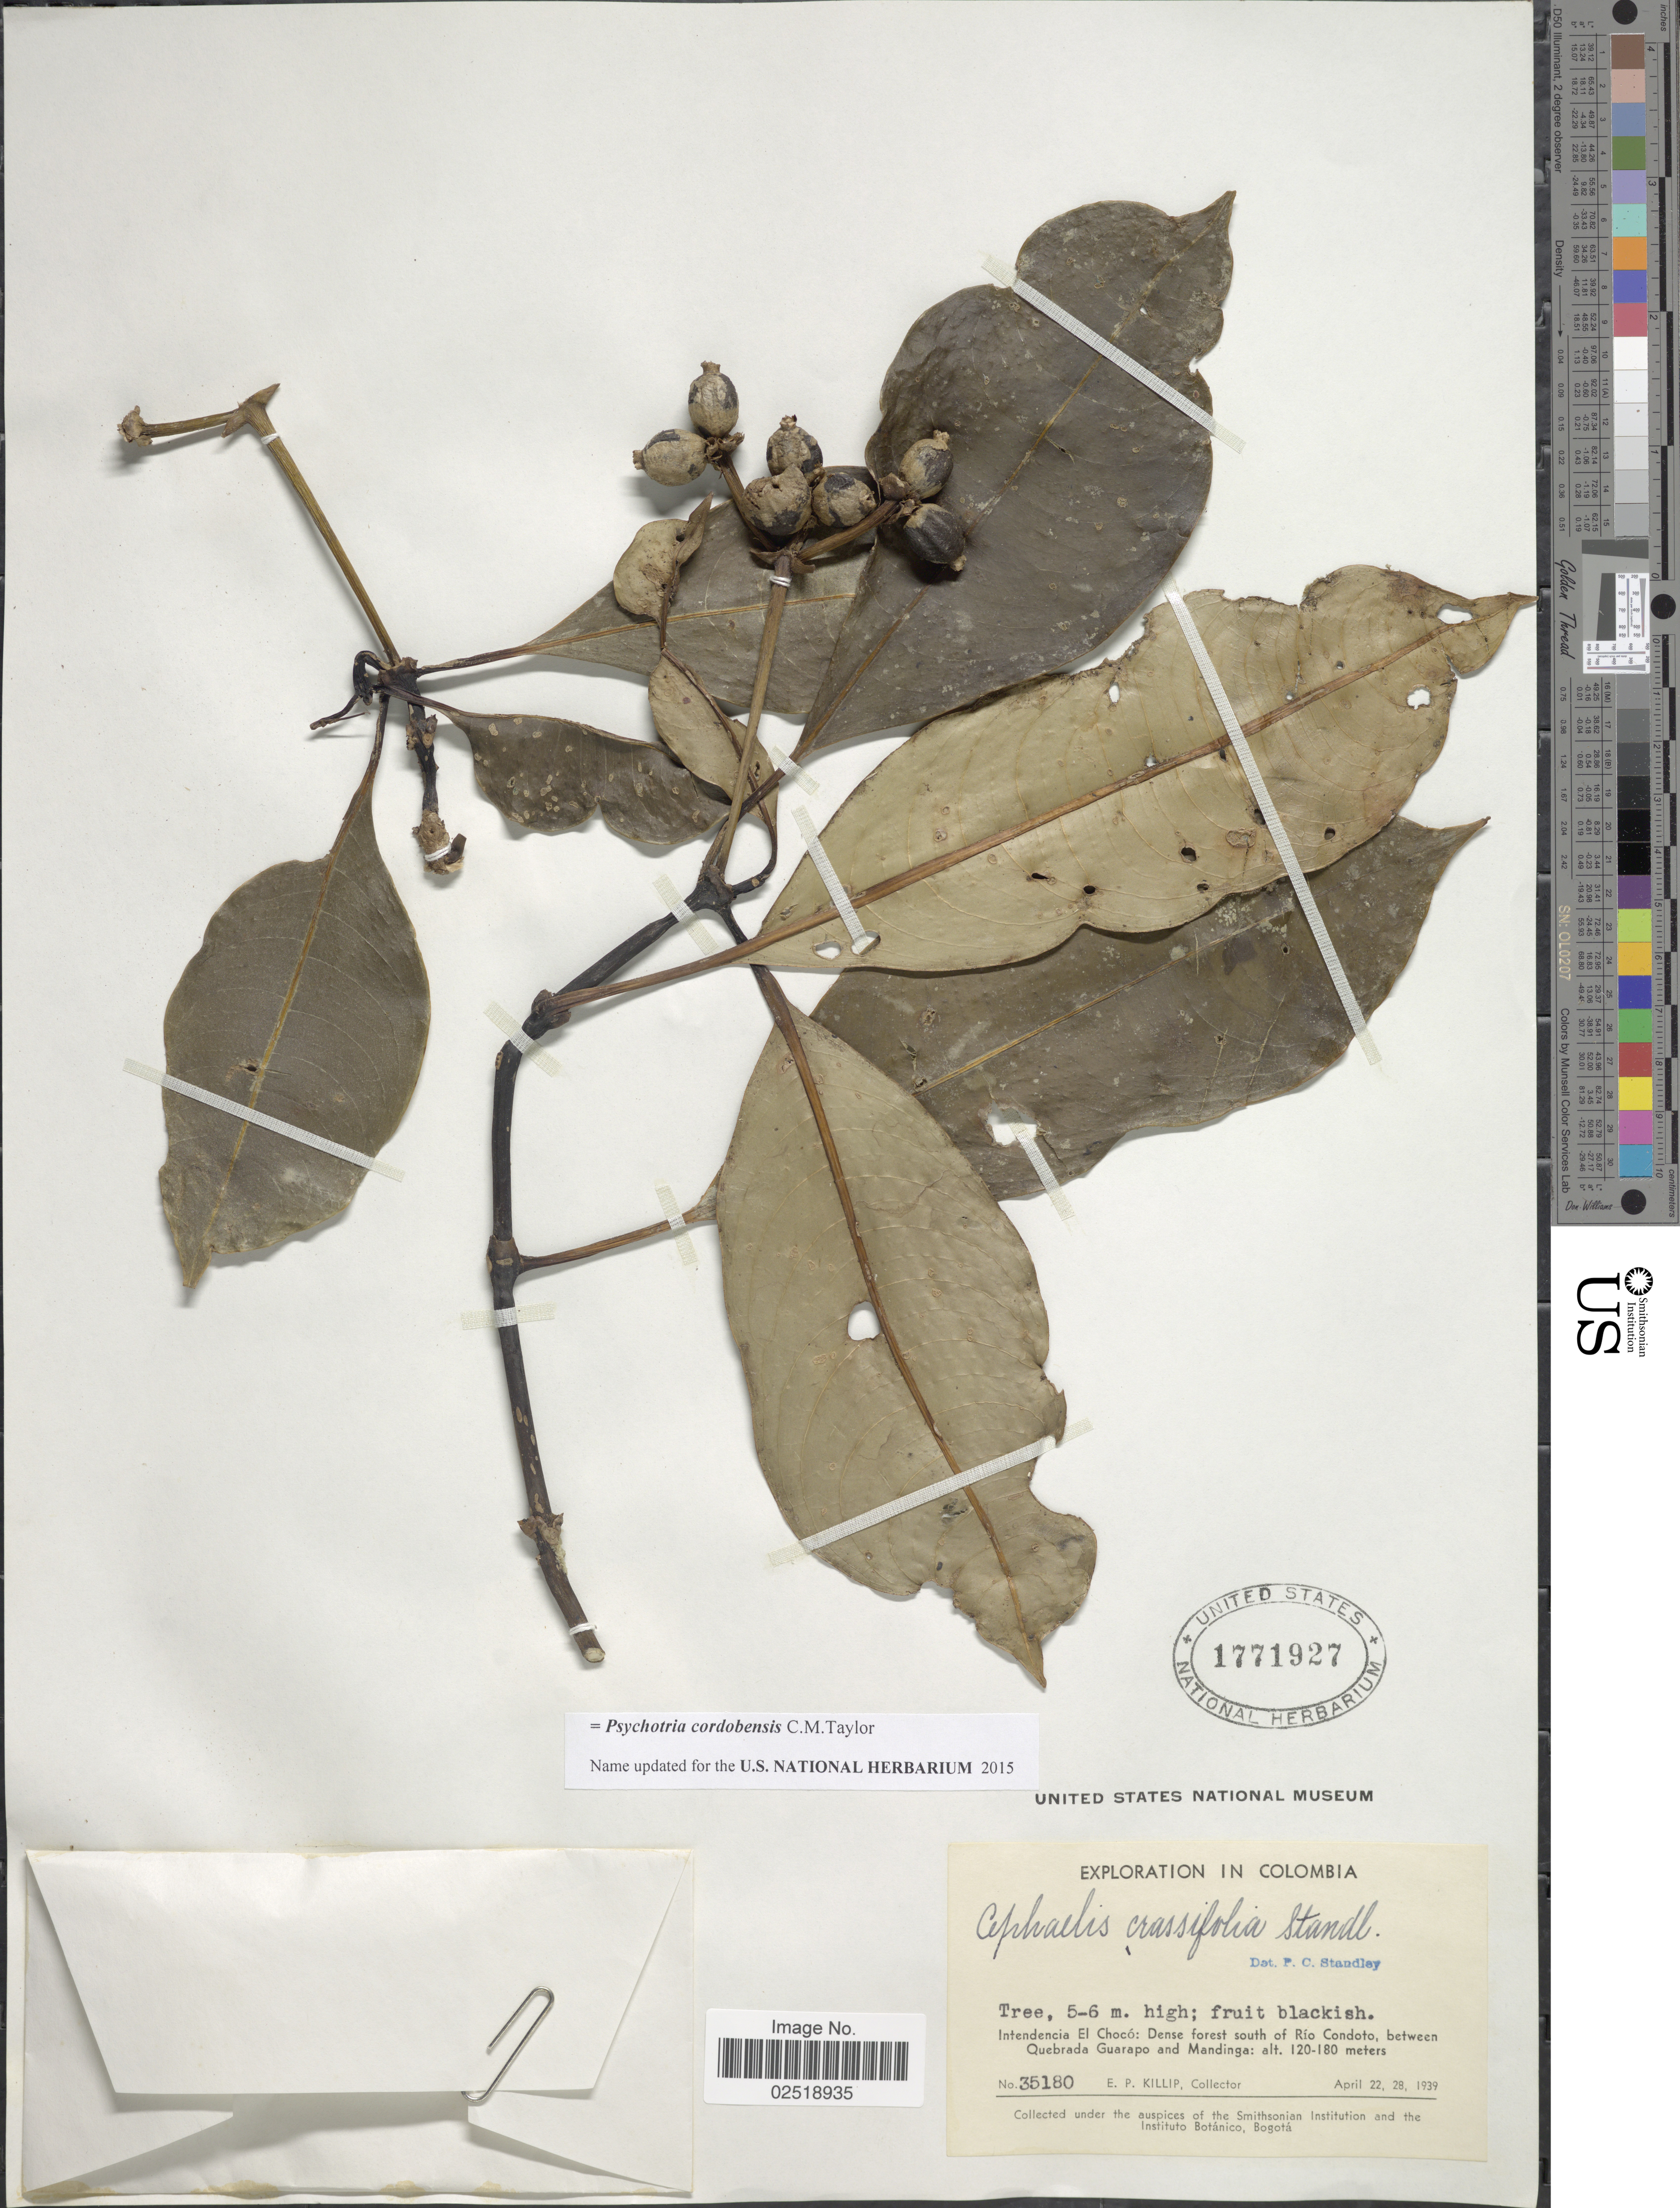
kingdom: Plantae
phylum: Tracheophyta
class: Magnoliopsida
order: Gentianales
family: Rubiaceae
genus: Psychotria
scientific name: Psychotria cordobensis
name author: C.M. Taylor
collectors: E. P. Killip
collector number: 35180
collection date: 1939-04-22/1939-04-28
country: Colombia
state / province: Chocó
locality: Intendencia El Chocó: Dense forest south of Río Condoto, between Quebrada Guarapo and Mandinga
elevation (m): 120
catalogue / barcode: US 1771927